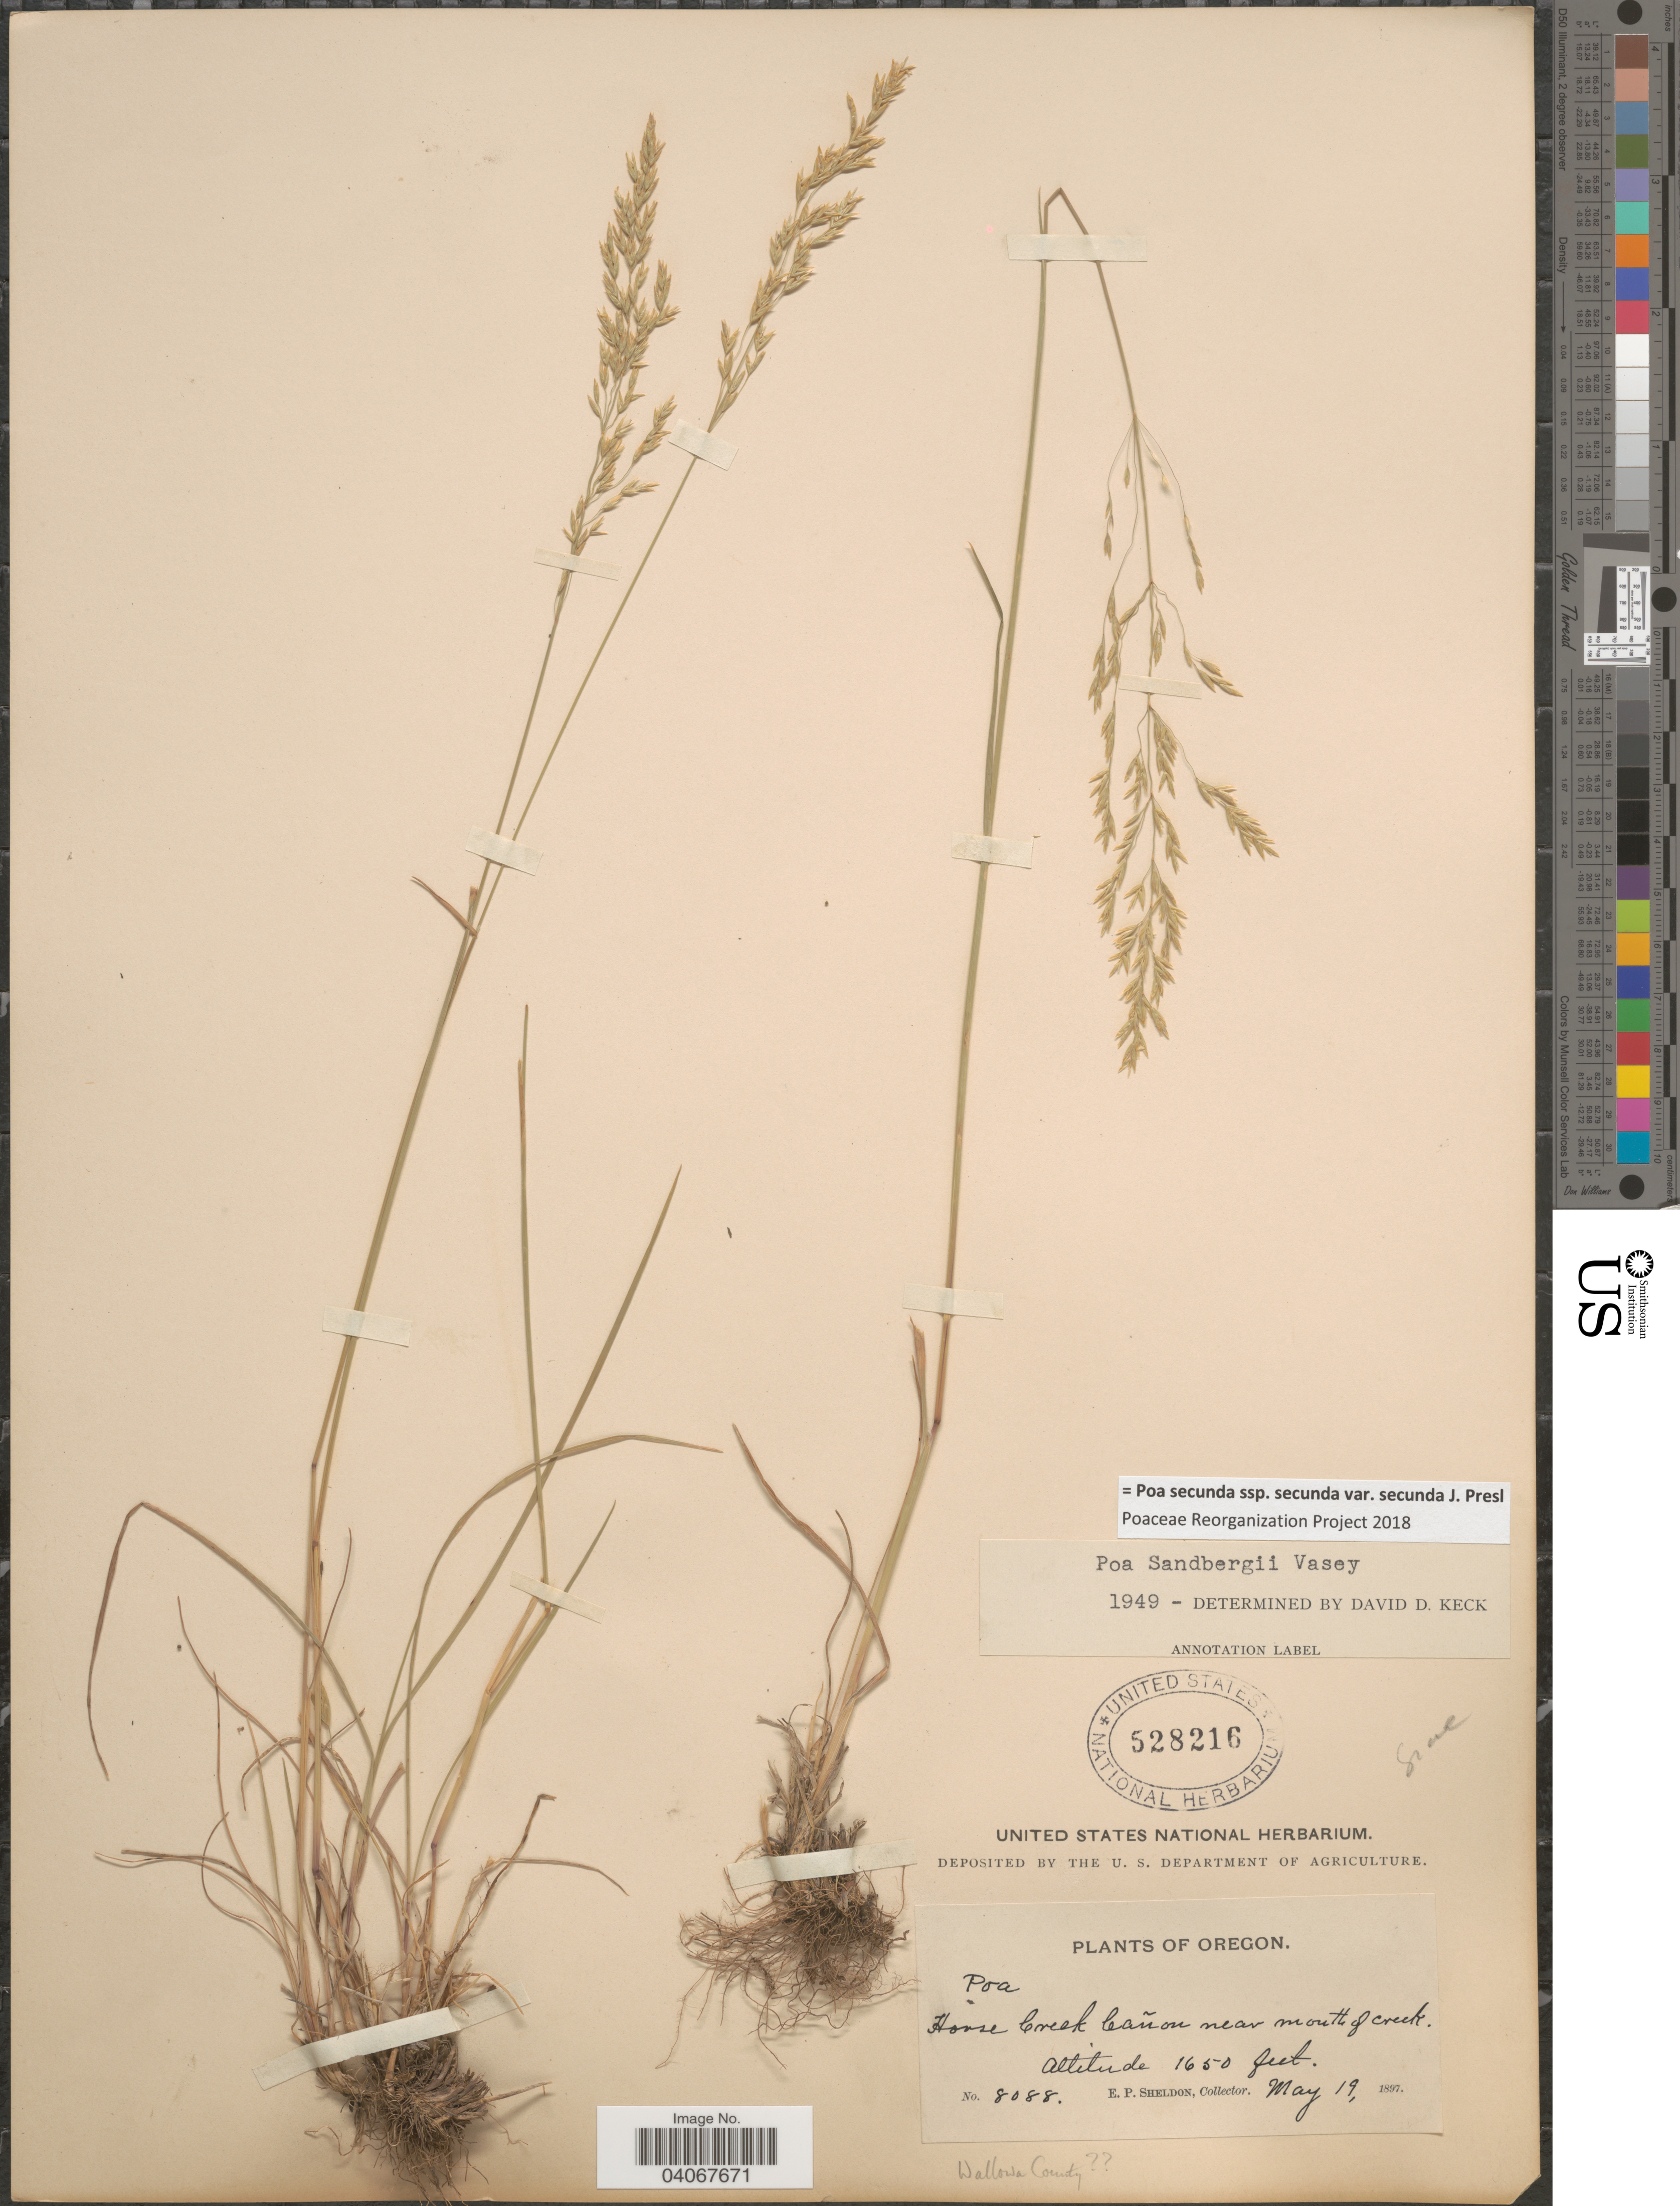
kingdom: Plantae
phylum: Tracheophyta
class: Liliopsida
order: Poales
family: Poaceae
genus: Poa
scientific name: Poa secunda subsp. secunda var. secunda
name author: J. Presl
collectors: E. P. Sheldon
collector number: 8088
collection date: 1897-05-19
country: United States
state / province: Oregon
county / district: Wallowa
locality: Horse Creek Cañon near mouth of creek. Wallowa County.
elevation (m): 503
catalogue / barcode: US 528216